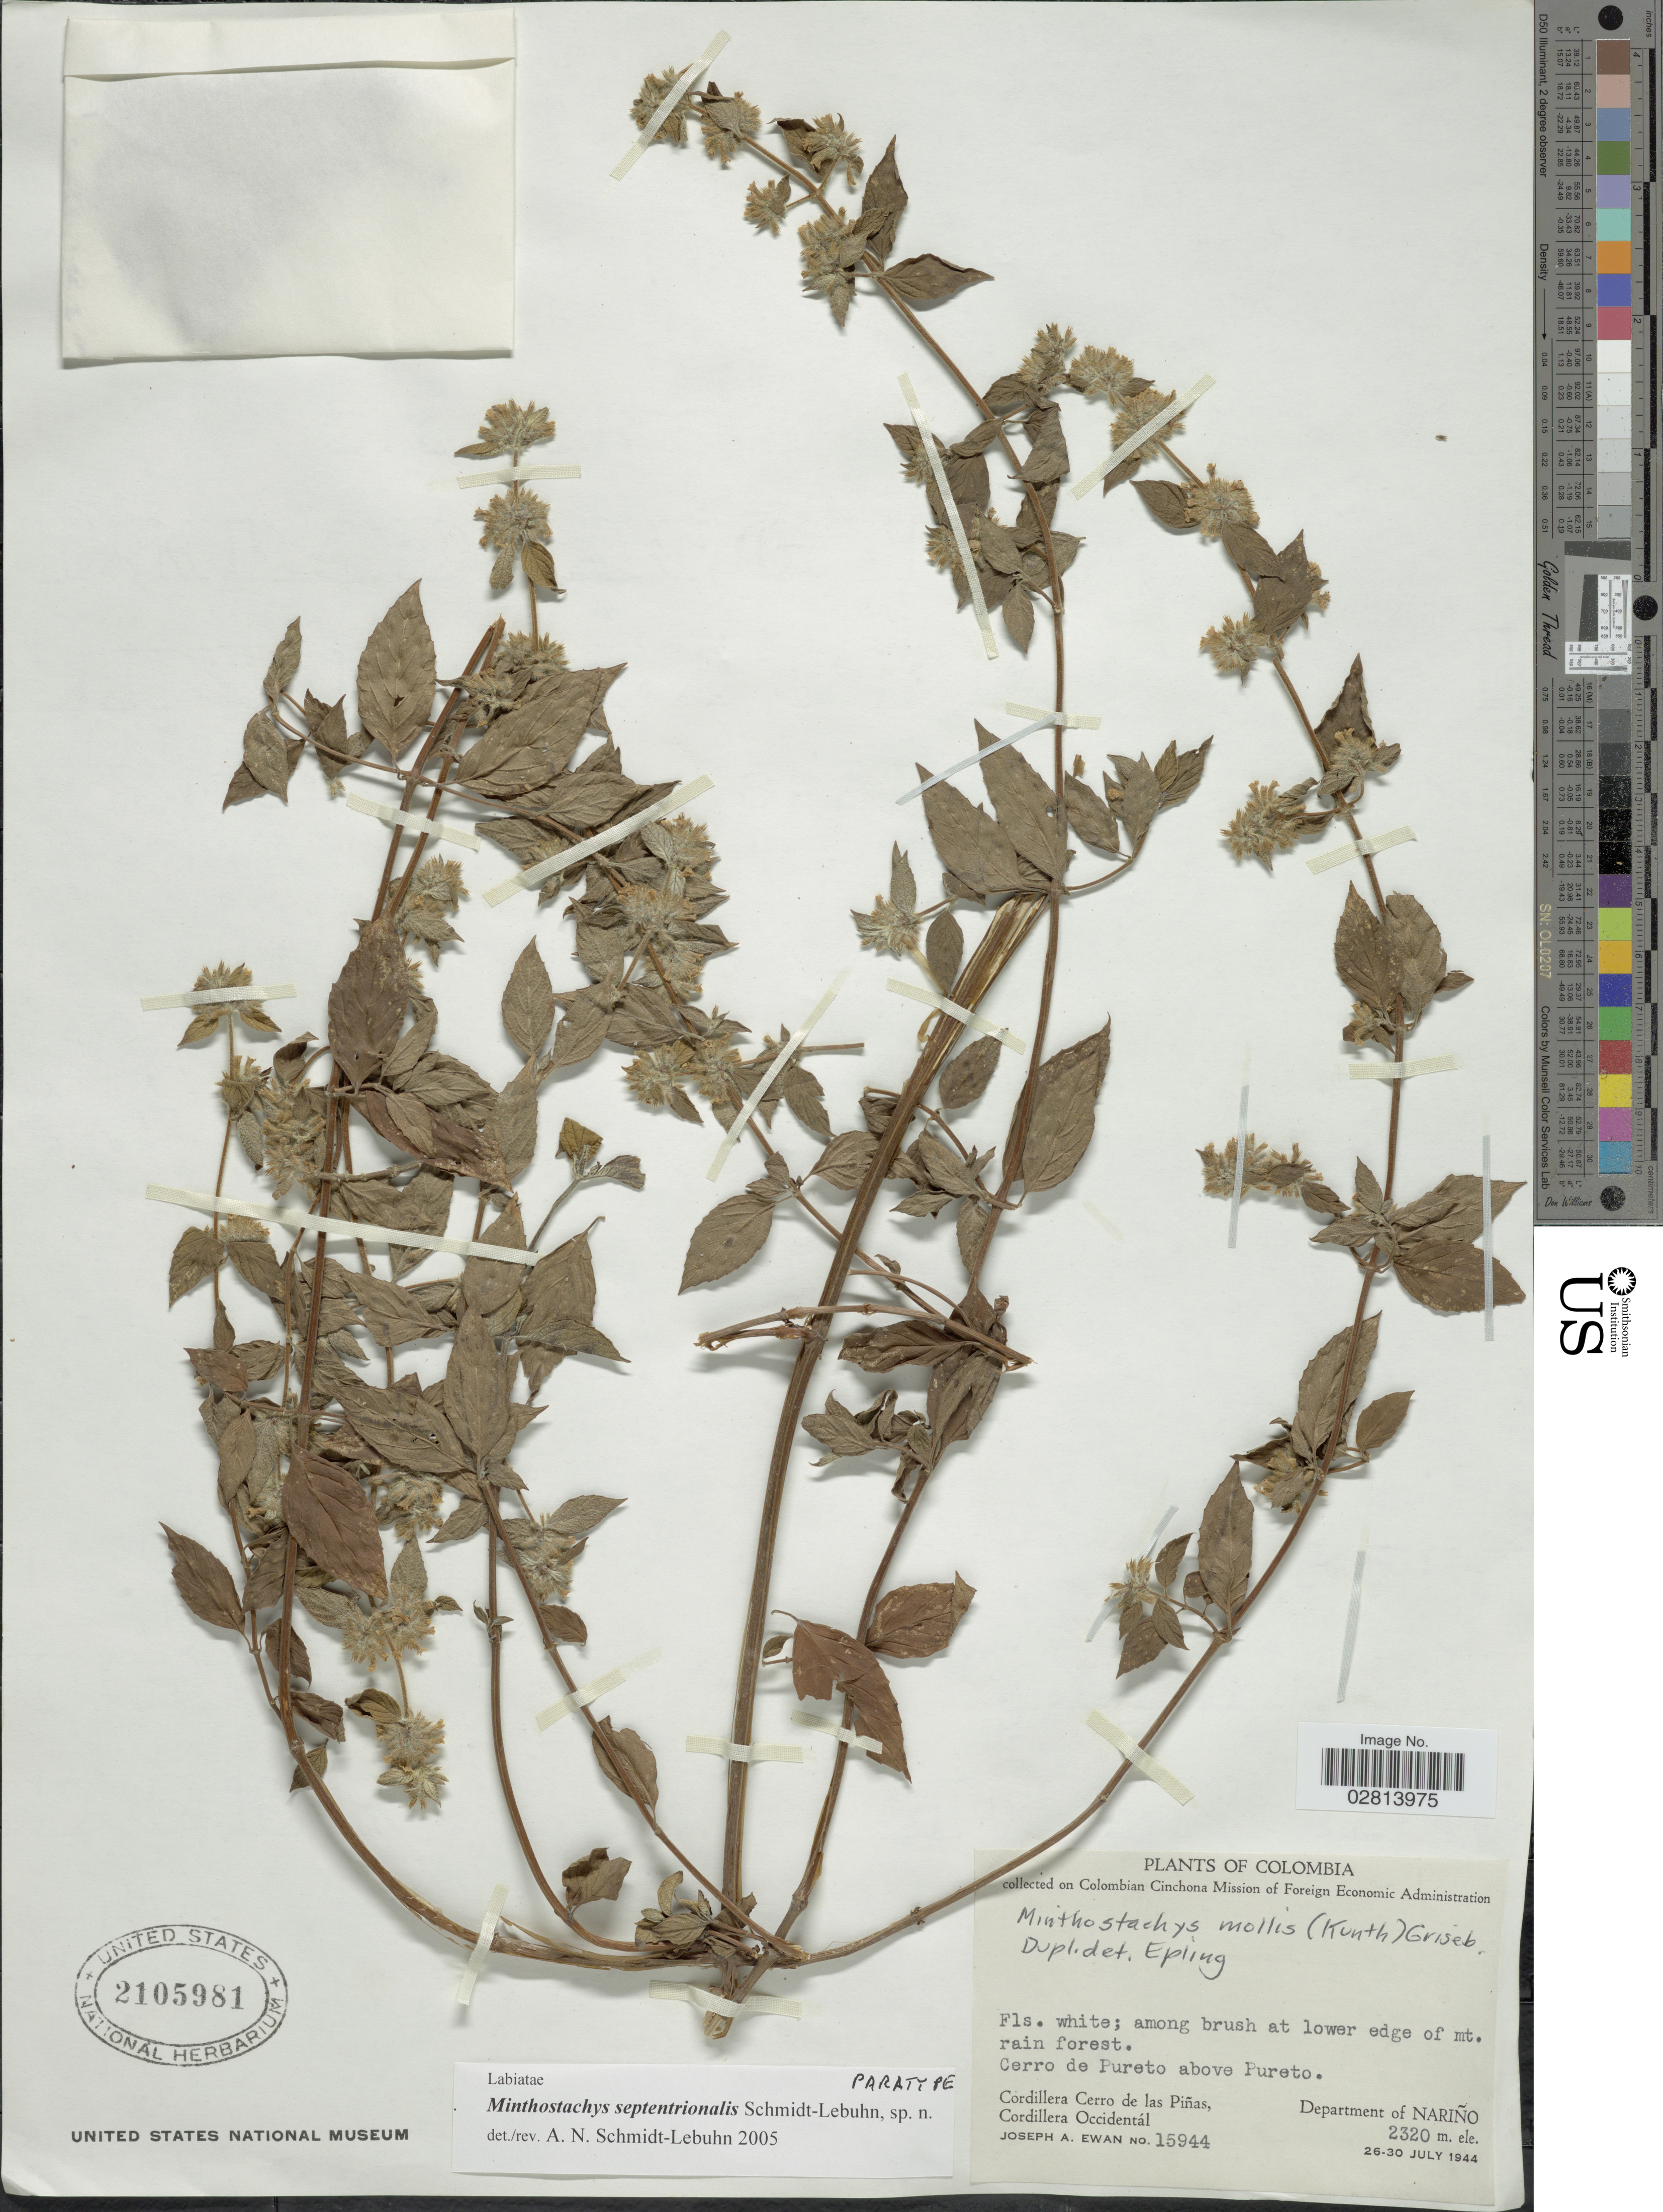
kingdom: Plantae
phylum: Tracheophyta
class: Magnoliopsida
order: Lamiales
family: Lamiaceae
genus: Minthostachys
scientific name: Minthostachys septentrionalis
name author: Schmidt-Leb.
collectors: J. A. Ewan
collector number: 15944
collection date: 1944-07-26/1944-07-30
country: Colombia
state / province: Nariño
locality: Cerro de Pureto above Pureto, Cordillera Cerro de las Piñas, Cordillera Occidental, Department of Nariño.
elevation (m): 2320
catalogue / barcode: US 2105981